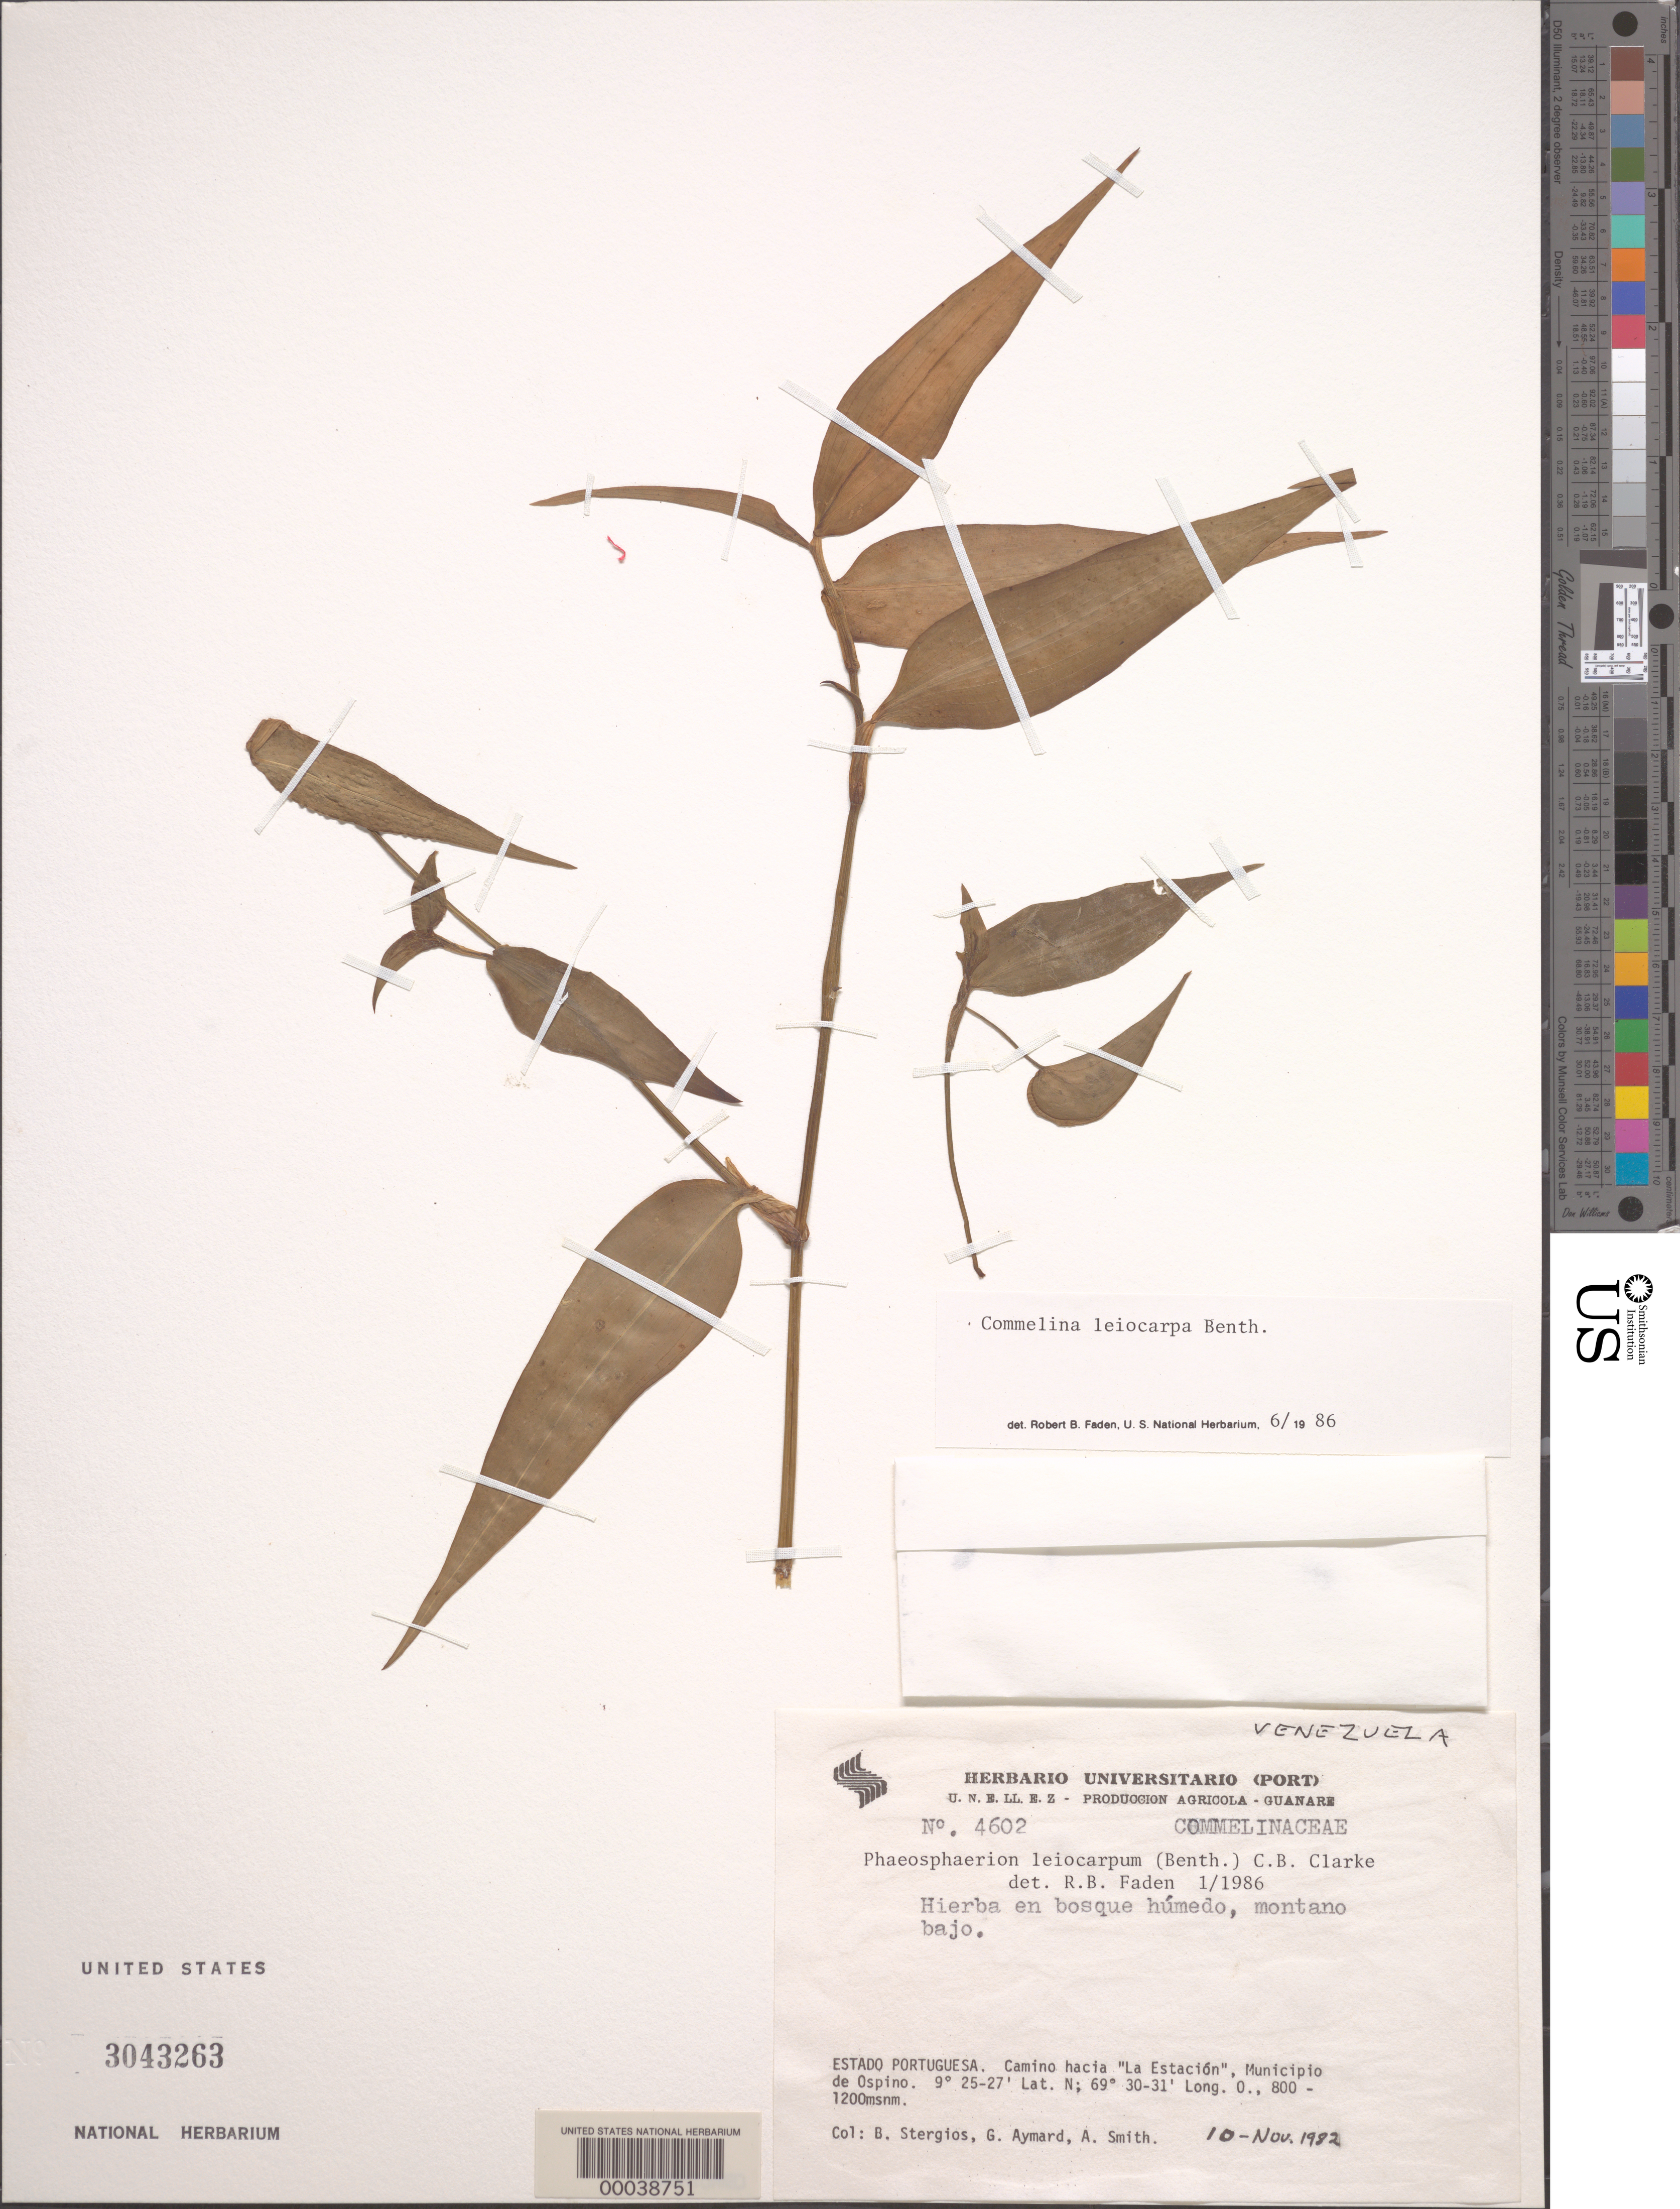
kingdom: Plantae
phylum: Tracheophyta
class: Liliopsida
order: Commelinales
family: Commelinaceae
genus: Commelina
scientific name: Commelina leiocarpa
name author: Benth.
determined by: Faden, Robert B., (US), Smithsonian Institution - National Museum of Natural History (UNITED STATES)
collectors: B. G. Stergios, G. A. Aymard & A. Smith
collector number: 4602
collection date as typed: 10 Nov 1982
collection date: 1982-11-10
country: Venezuela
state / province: Portuguesa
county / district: Ospino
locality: Camino hacia "La Estación"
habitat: Moist forest, high forest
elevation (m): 800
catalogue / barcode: US 3043263